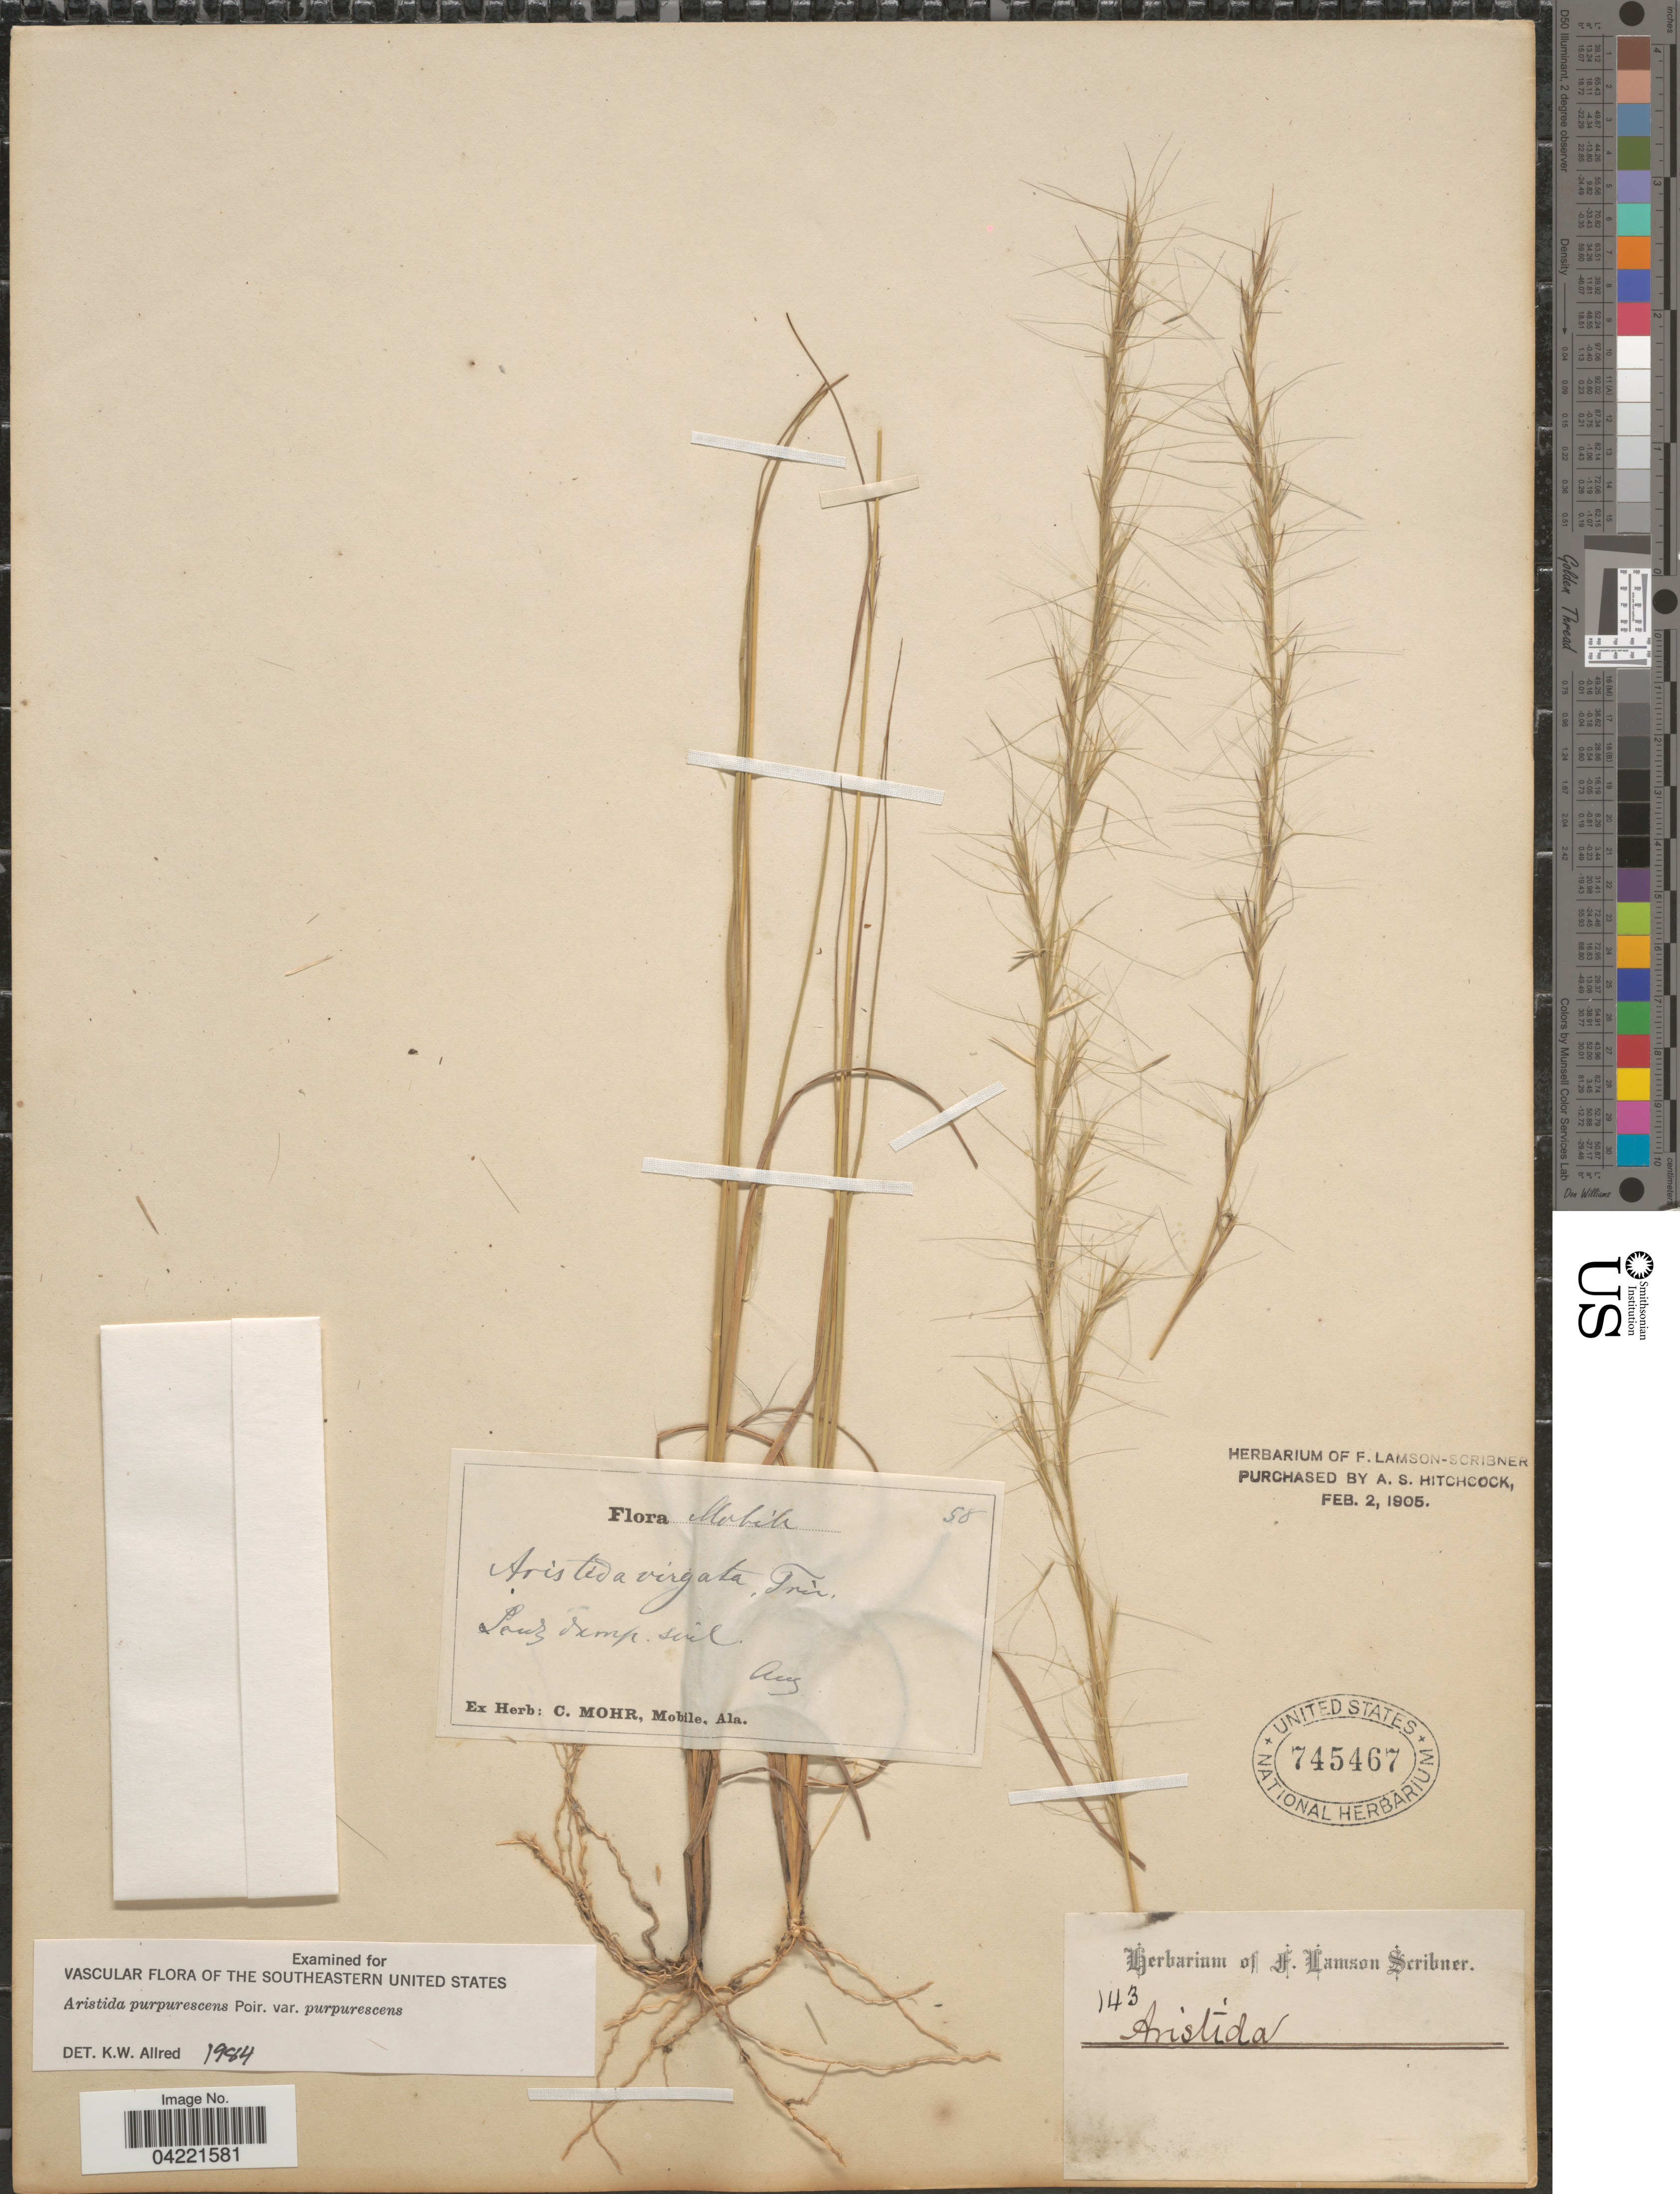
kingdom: Plantae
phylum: Tracheophyta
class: Liliopsida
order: Poales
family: Poaceae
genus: Aristida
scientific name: Aristida purpurascens var. purpurescens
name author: Poir.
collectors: ex herb. F. Lamson Scribner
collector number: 143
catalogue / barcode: US 745467-2